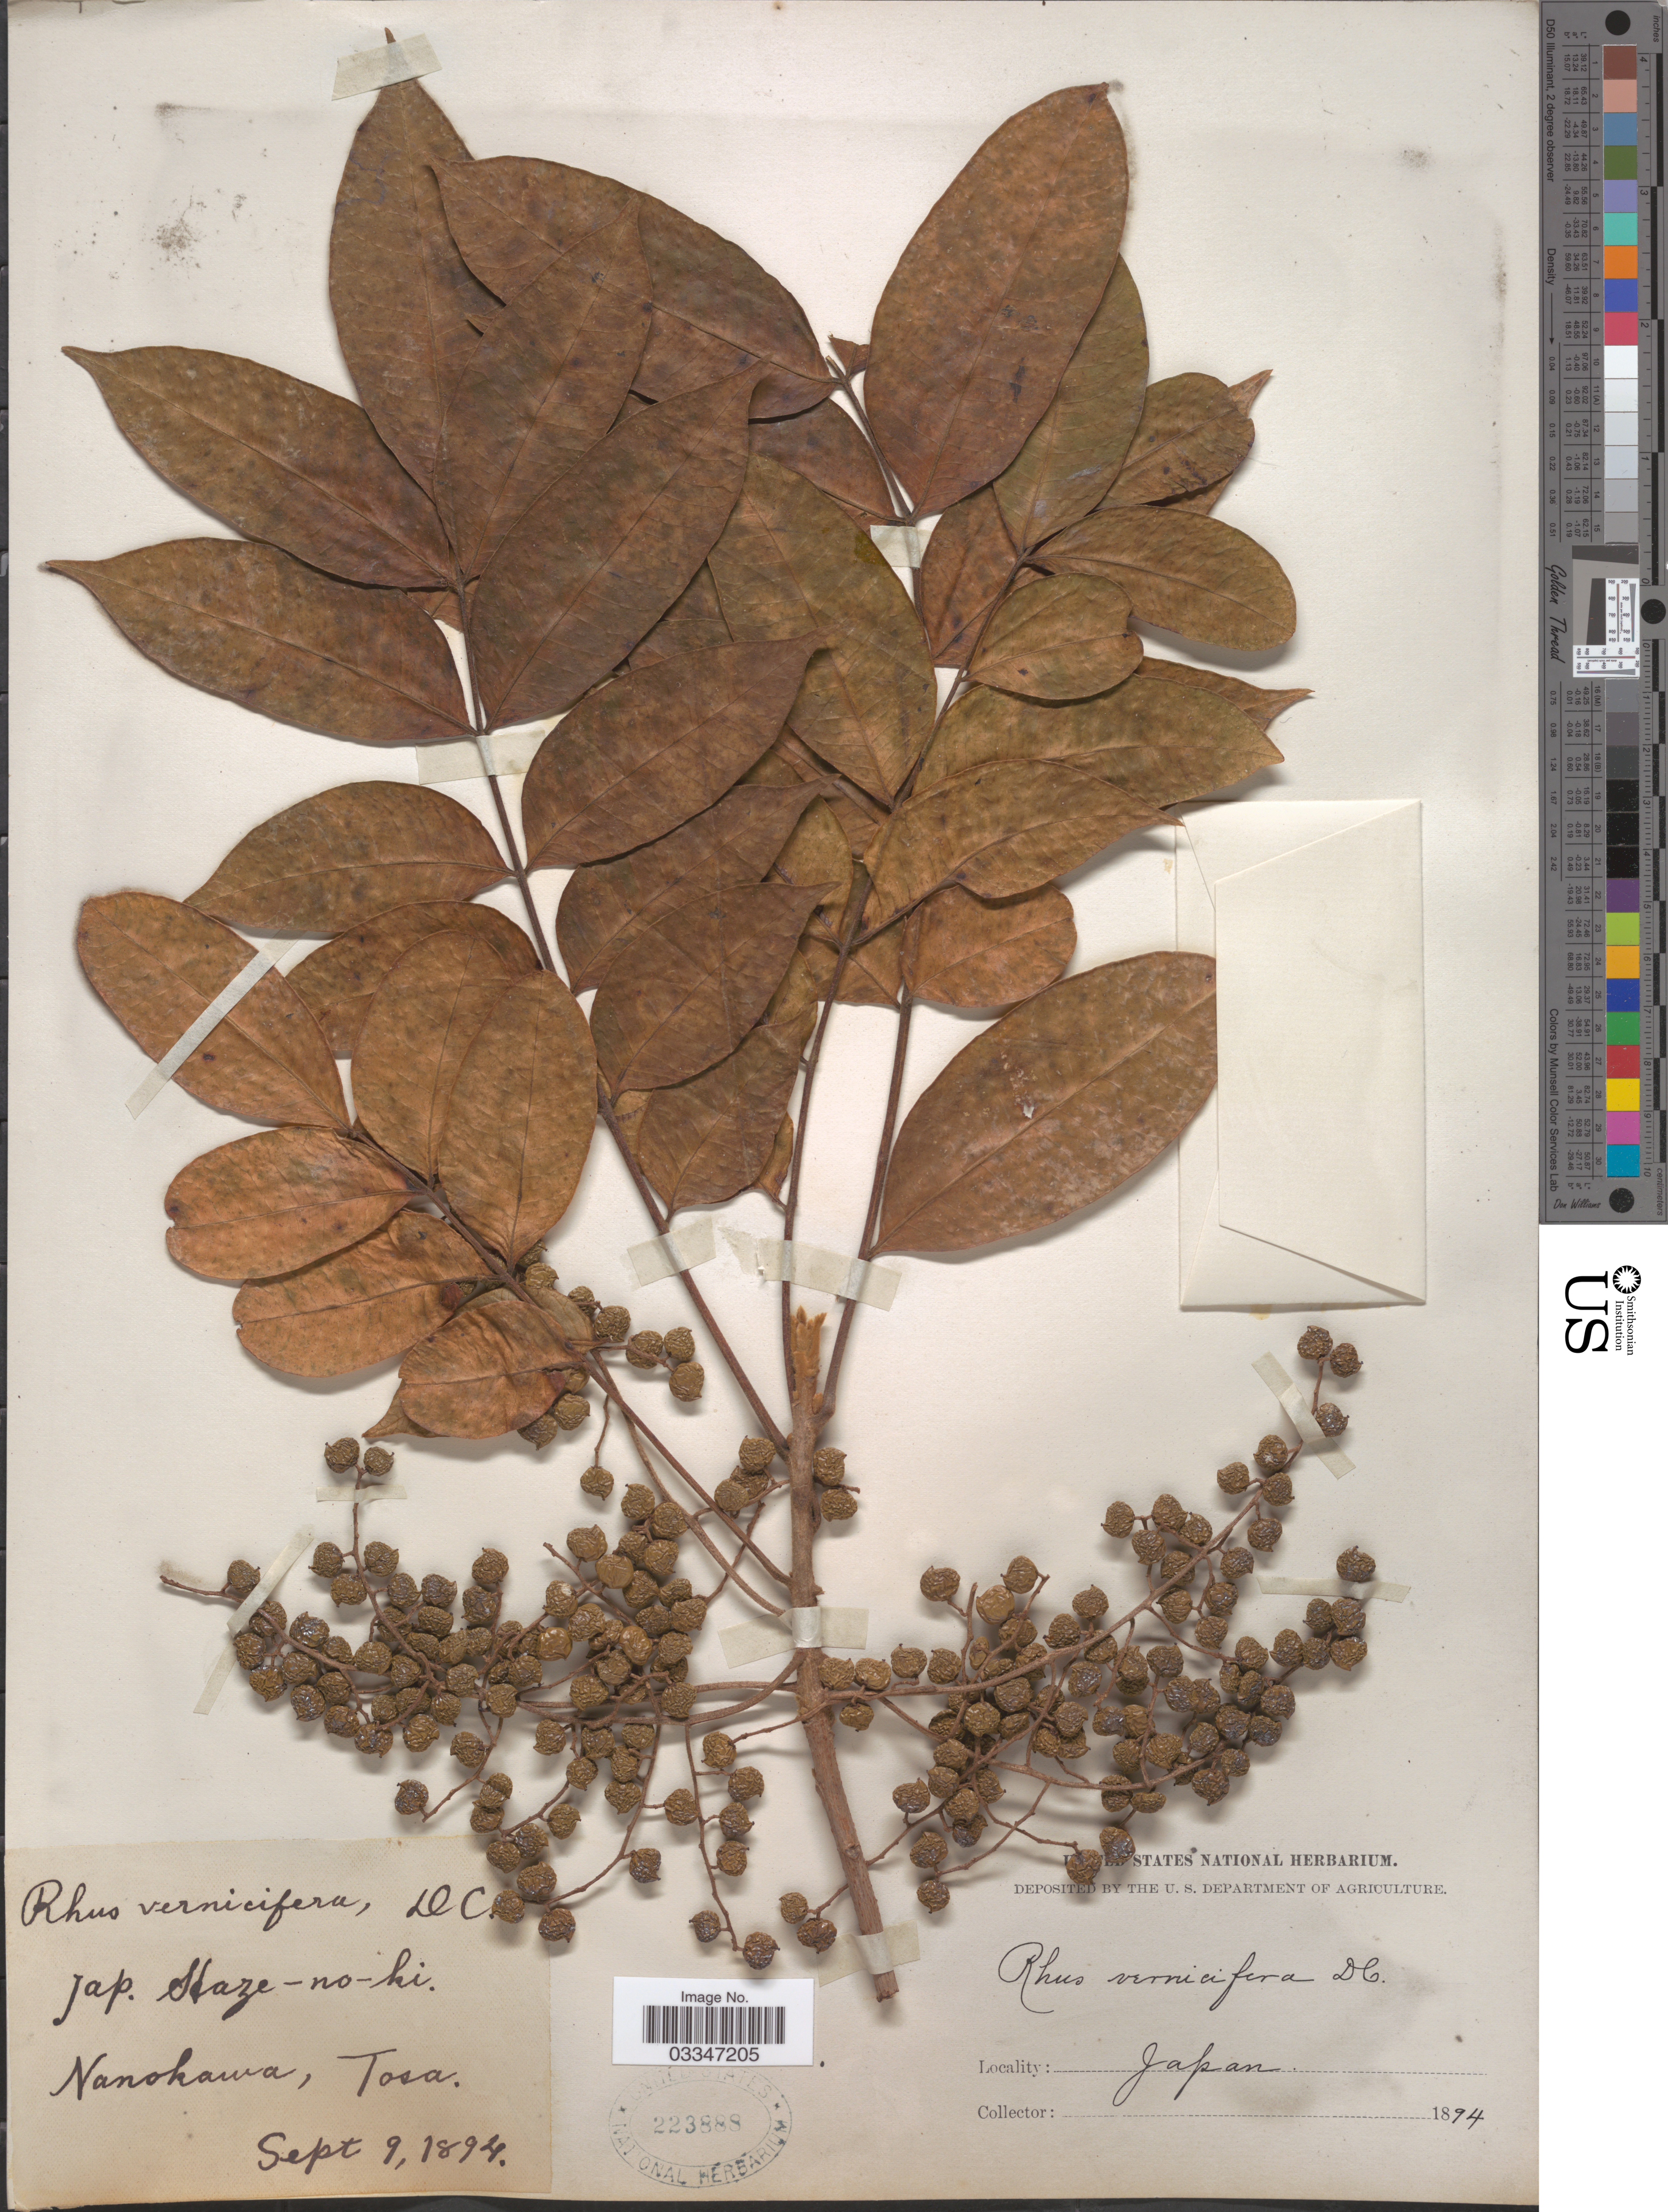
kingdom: Plantae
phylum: Tracheophyta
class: Magnoliopsida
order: Sapindales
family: Anacardiaceae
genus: Rhus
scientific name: Rhus succedanea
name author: L.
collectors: ex herb. United States National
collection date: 1894-09-09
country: Japan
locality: Nanokawa, Tosa.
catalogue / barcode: US 223888